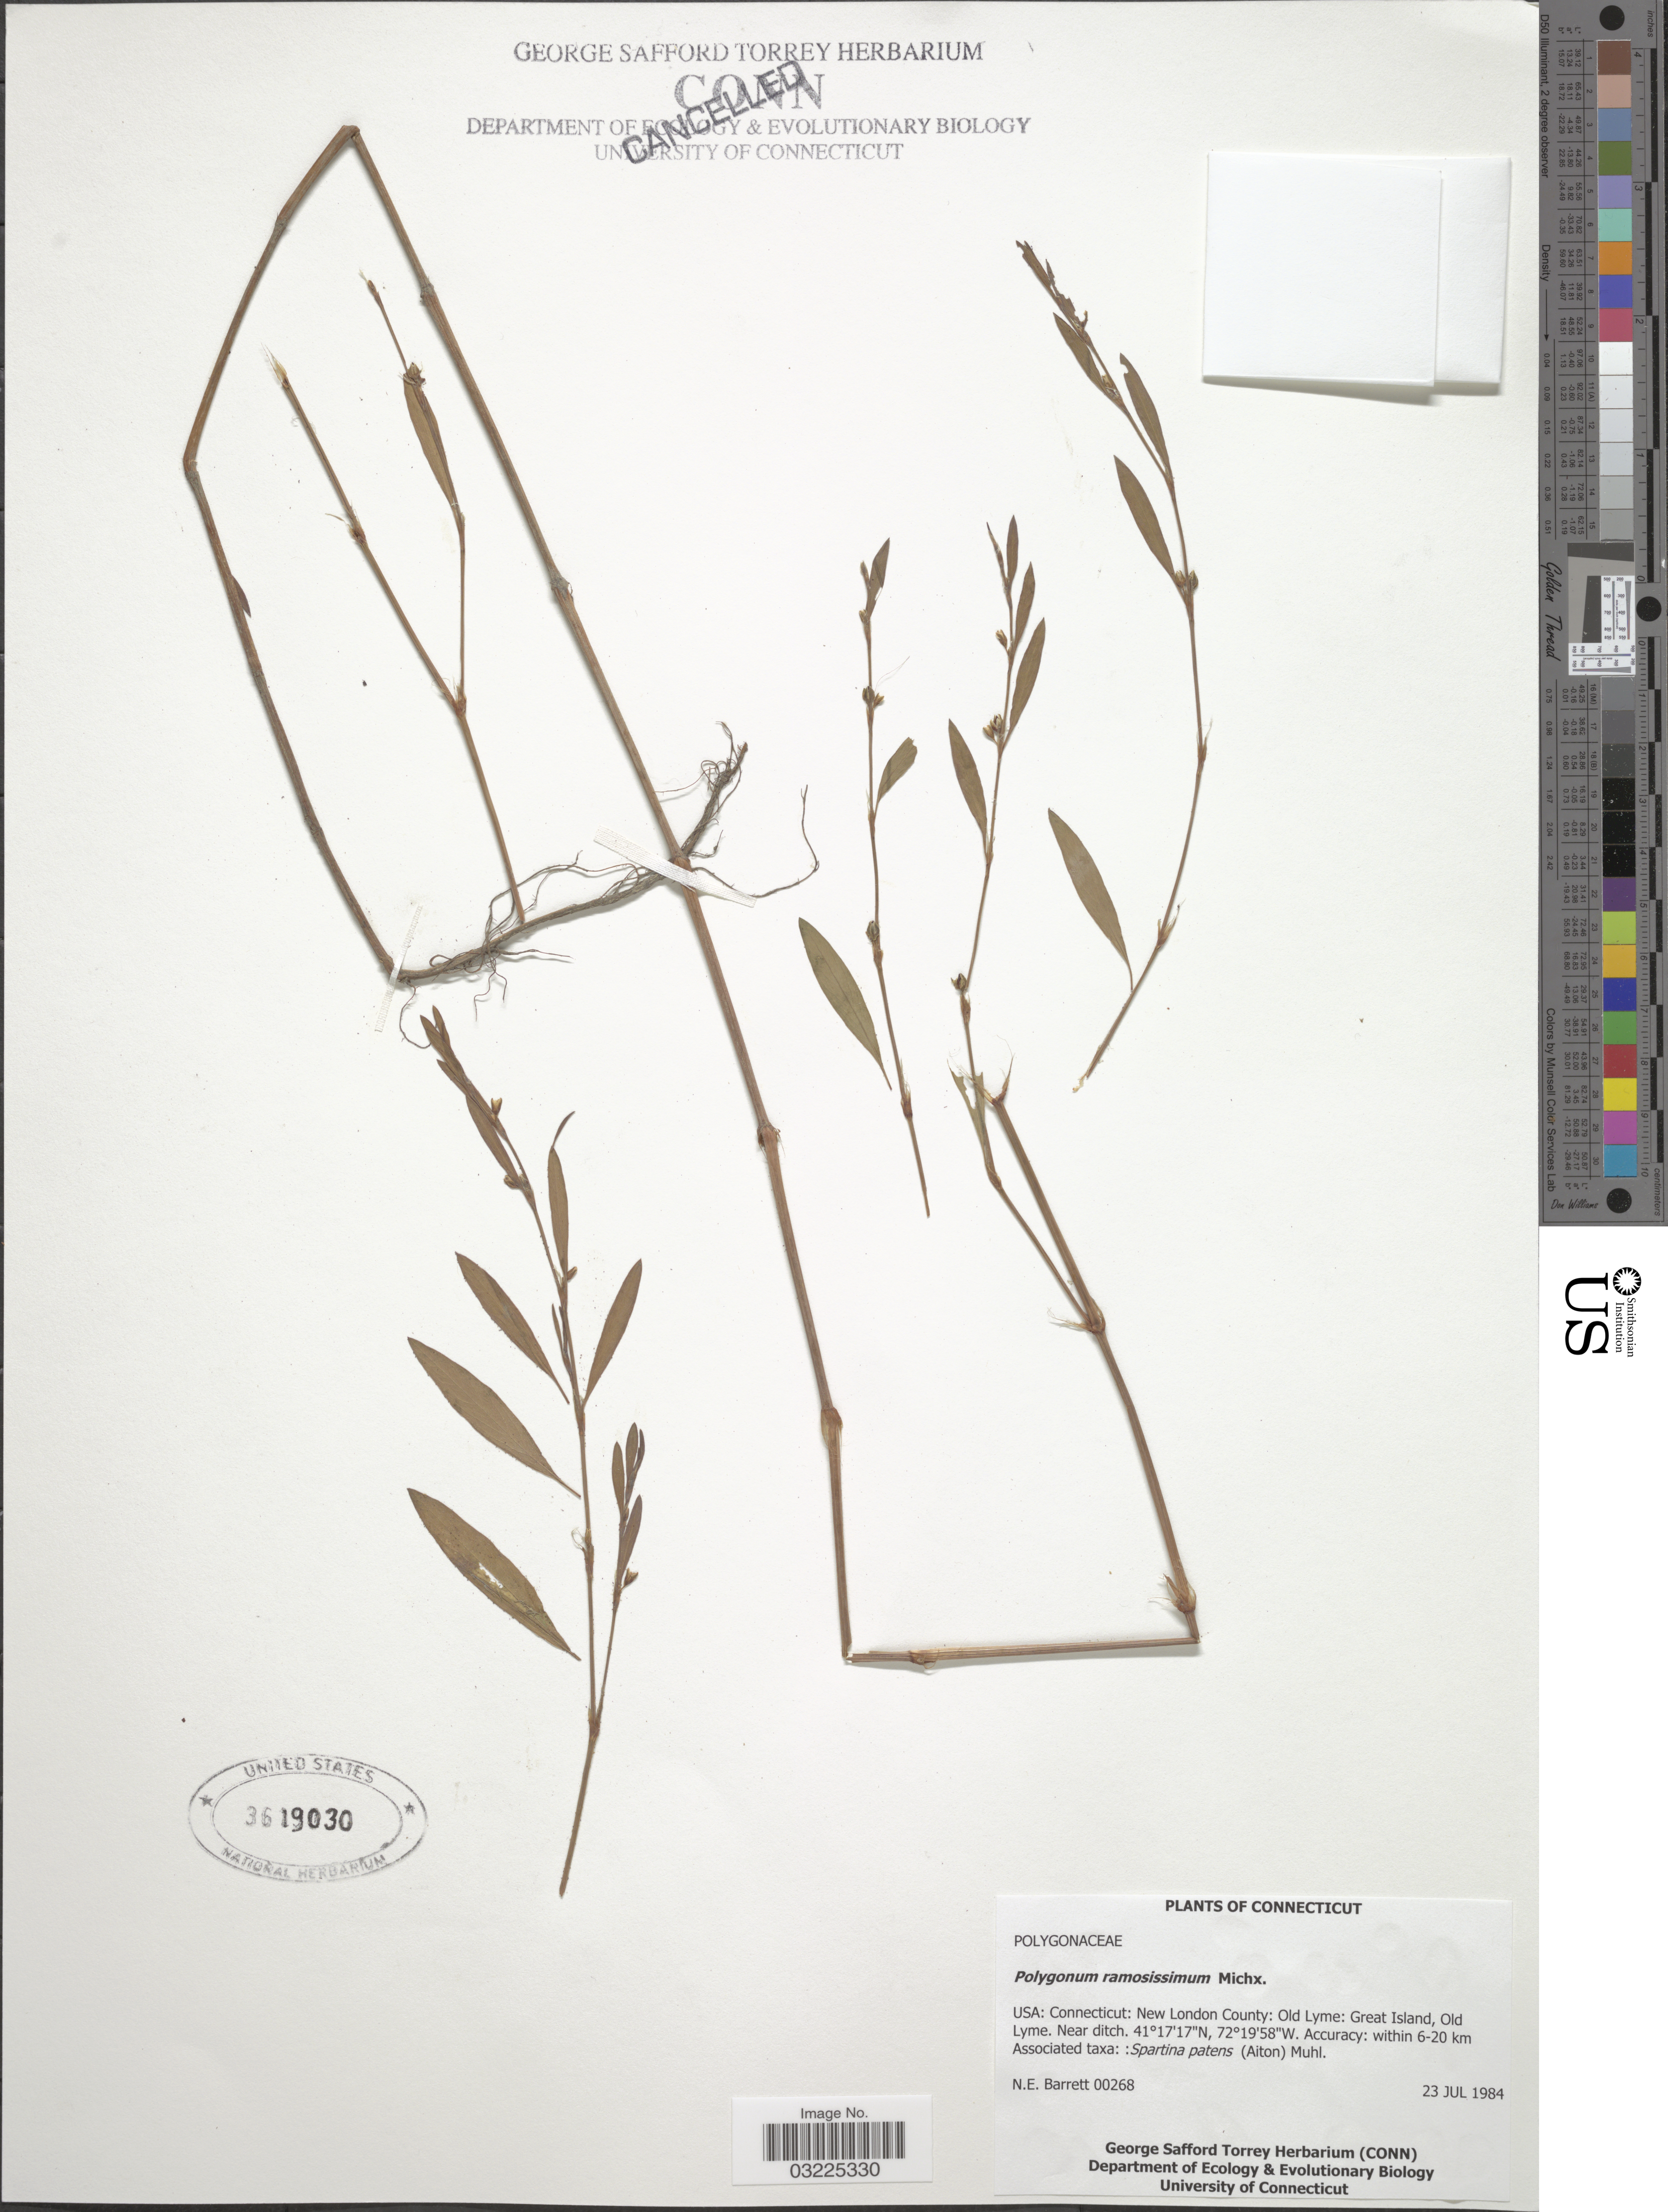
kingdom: Plantae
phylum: Tracheophyta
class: Magnoliopsida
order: Caryophyllales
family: Polygonaceae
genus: Polygonum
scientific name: Polygonum ramosissimum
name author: Michx.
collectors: N. Barrett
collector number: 00268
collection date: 1984-07-23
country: United States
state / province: Connecticut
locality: USA: New London County: Old Lyme: Great Island, Old Lyme. Near ditch.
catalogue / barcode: US 3619030